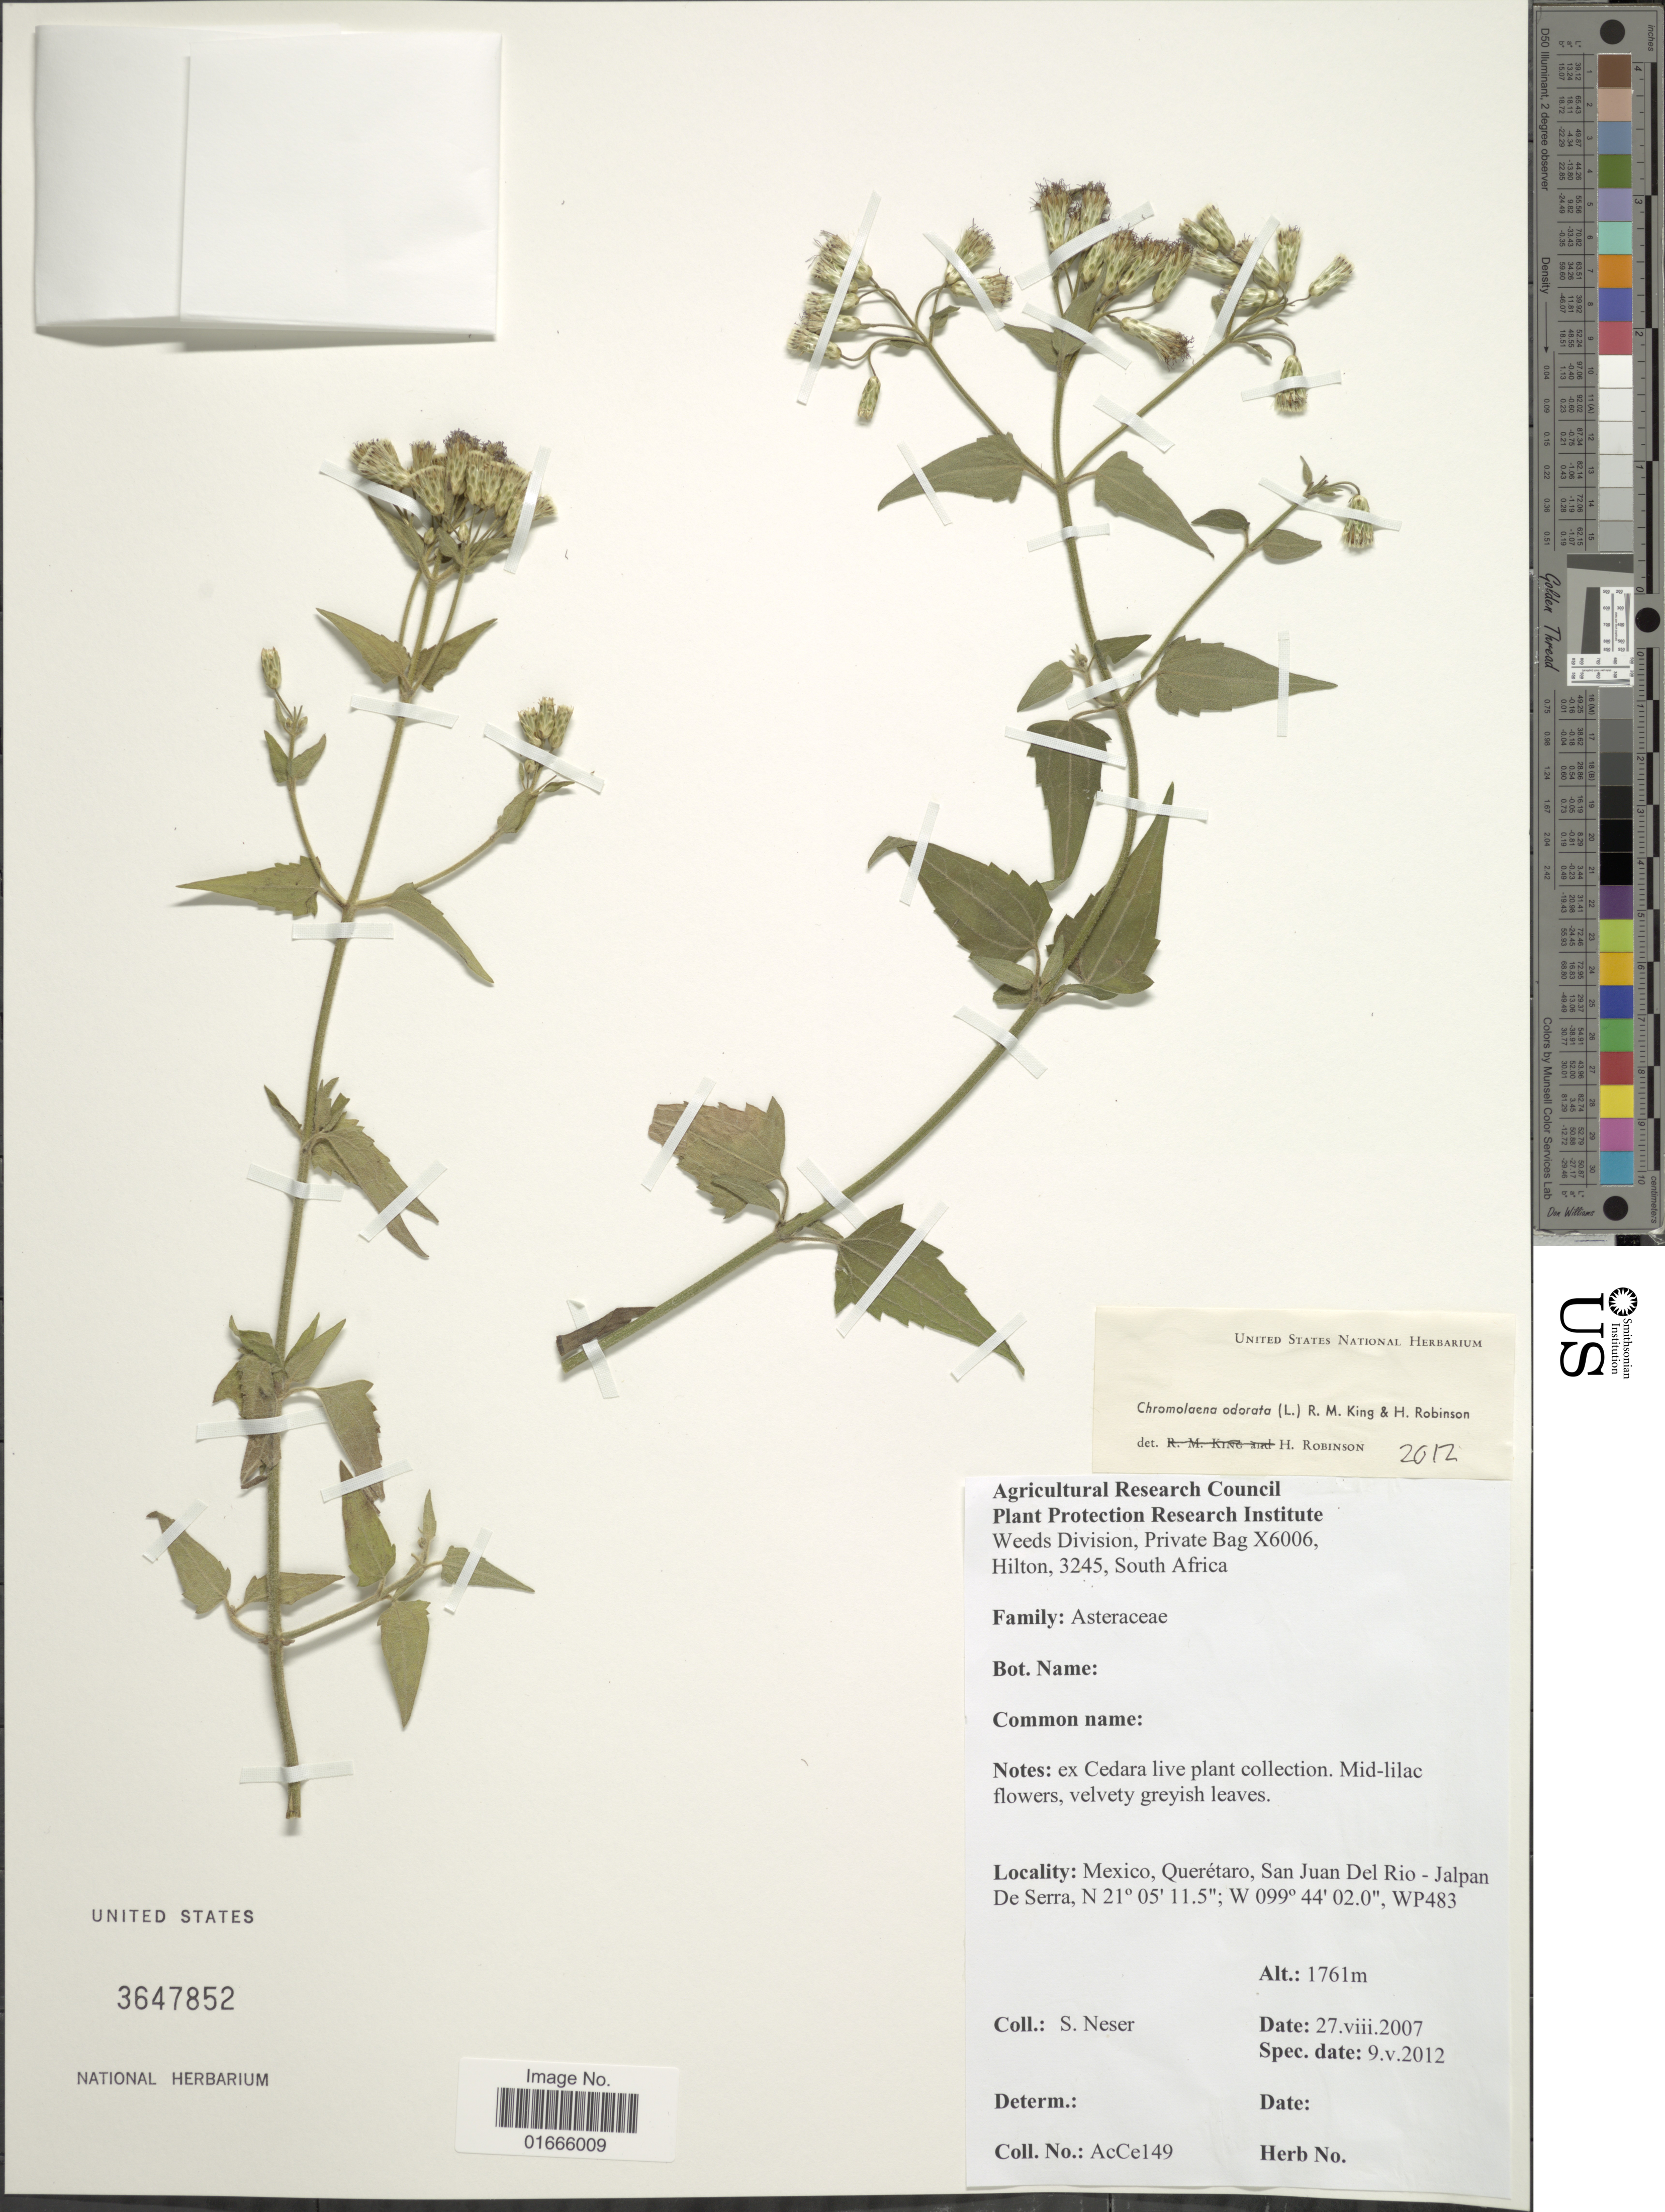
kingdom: Plantae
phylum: Tracheophyta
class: Magnoliopsida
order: Asterales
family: Asteraceae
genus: Chromolaena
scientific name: Chromolaena odorata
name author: (L.) R.M. King & H. Rob.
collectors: S. Neser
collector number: AcCel149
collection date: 2007-08-27/2012-05-09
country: Mexico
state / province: Querétaro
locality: Mexico, Queretaro, San Juan Del Rio- Jalpan De Serra, WP483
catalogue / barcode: US 3647852